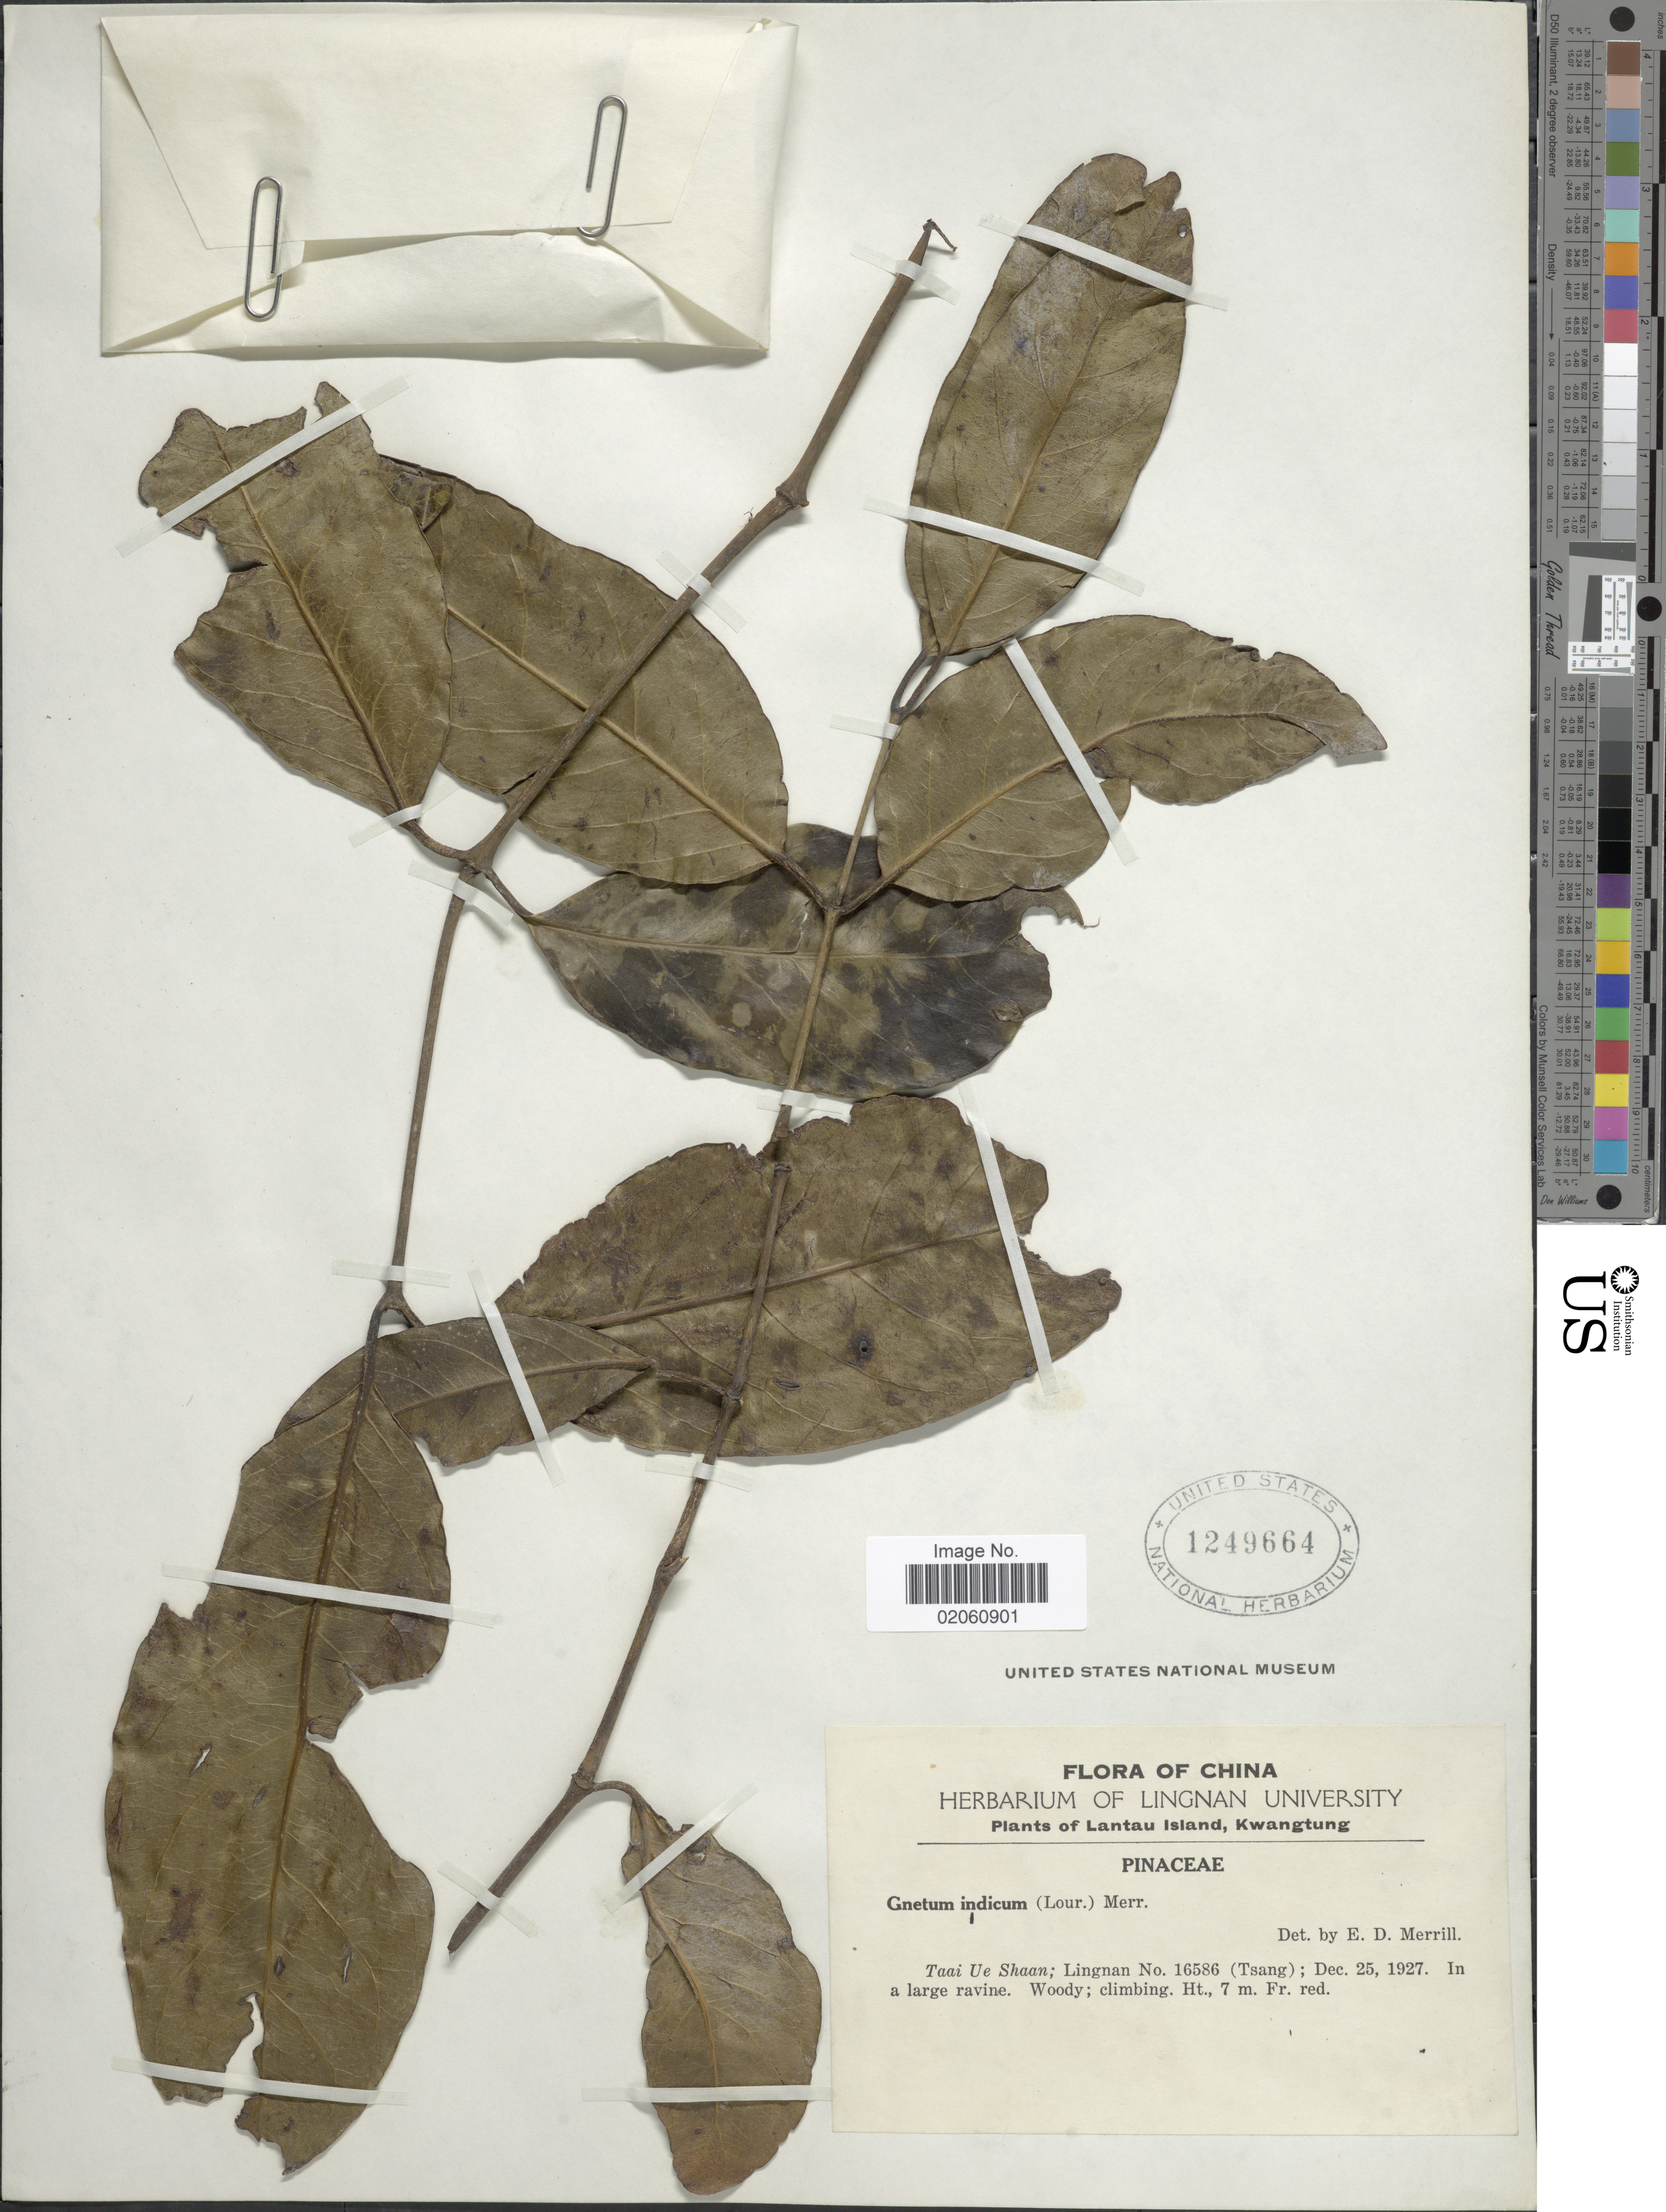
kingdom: Plantae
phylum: Tracheophyta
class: Gnetopsida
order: Gnetales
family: Gnetaceae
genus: Gnetum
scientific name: Gnetum indicum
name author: (Lour.) Merr.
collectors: T. Shaan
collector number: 16586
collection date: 1927-12-25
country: China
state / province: Guangdong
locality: Lantau Island, Kwangtung, Lingnan, In a large ravine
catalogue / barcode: US 1249664